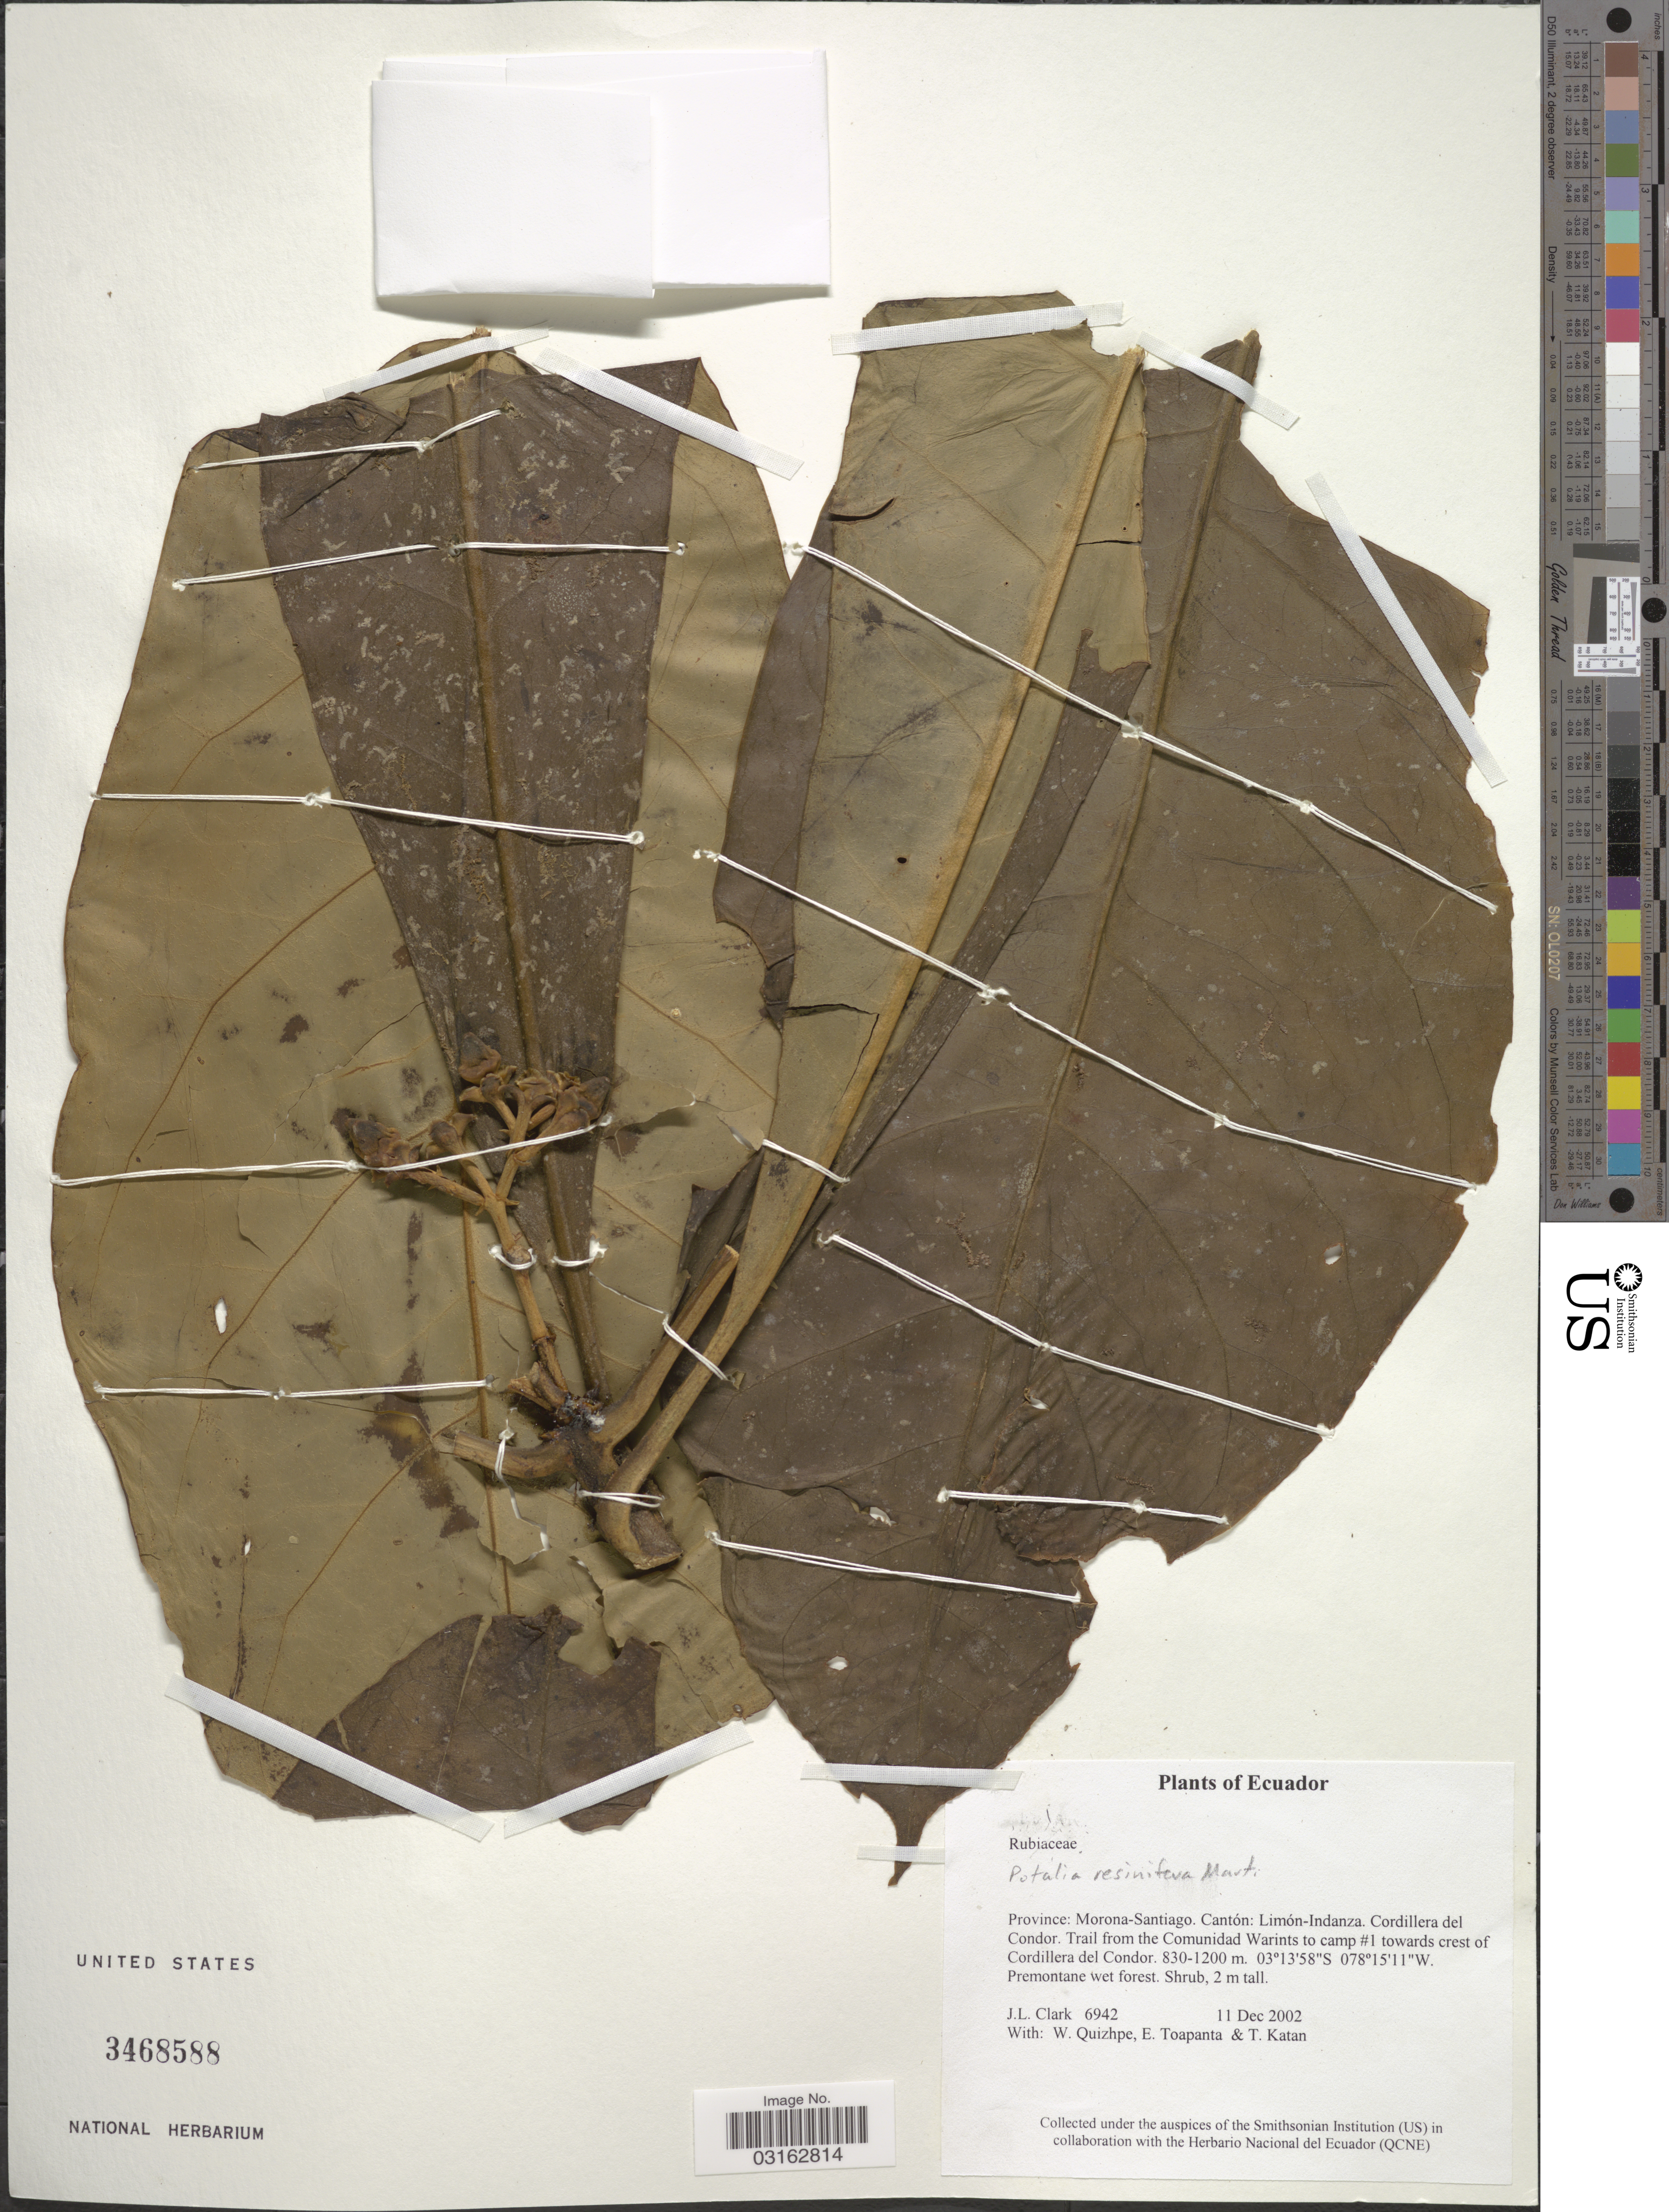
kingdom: Plantae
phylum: Tracheophyta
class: Magnoliopsida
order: Gentianales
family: Gentianaceae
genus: Potalia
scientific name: Potalia resinifera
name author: Mart.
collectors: J. L. Clark, W. Quizhpe, E. Toapanta & T. Katan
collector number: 6942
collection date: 2002-12-11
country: Ecuador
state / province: Morona-Santiago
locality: Cantón: Limón-Indanza, Cordillera del Condor, Trail from the Comunidad Warints to camp #1 towards crest of Cordillera del Condor.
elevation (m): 830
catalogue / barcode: US 3468588